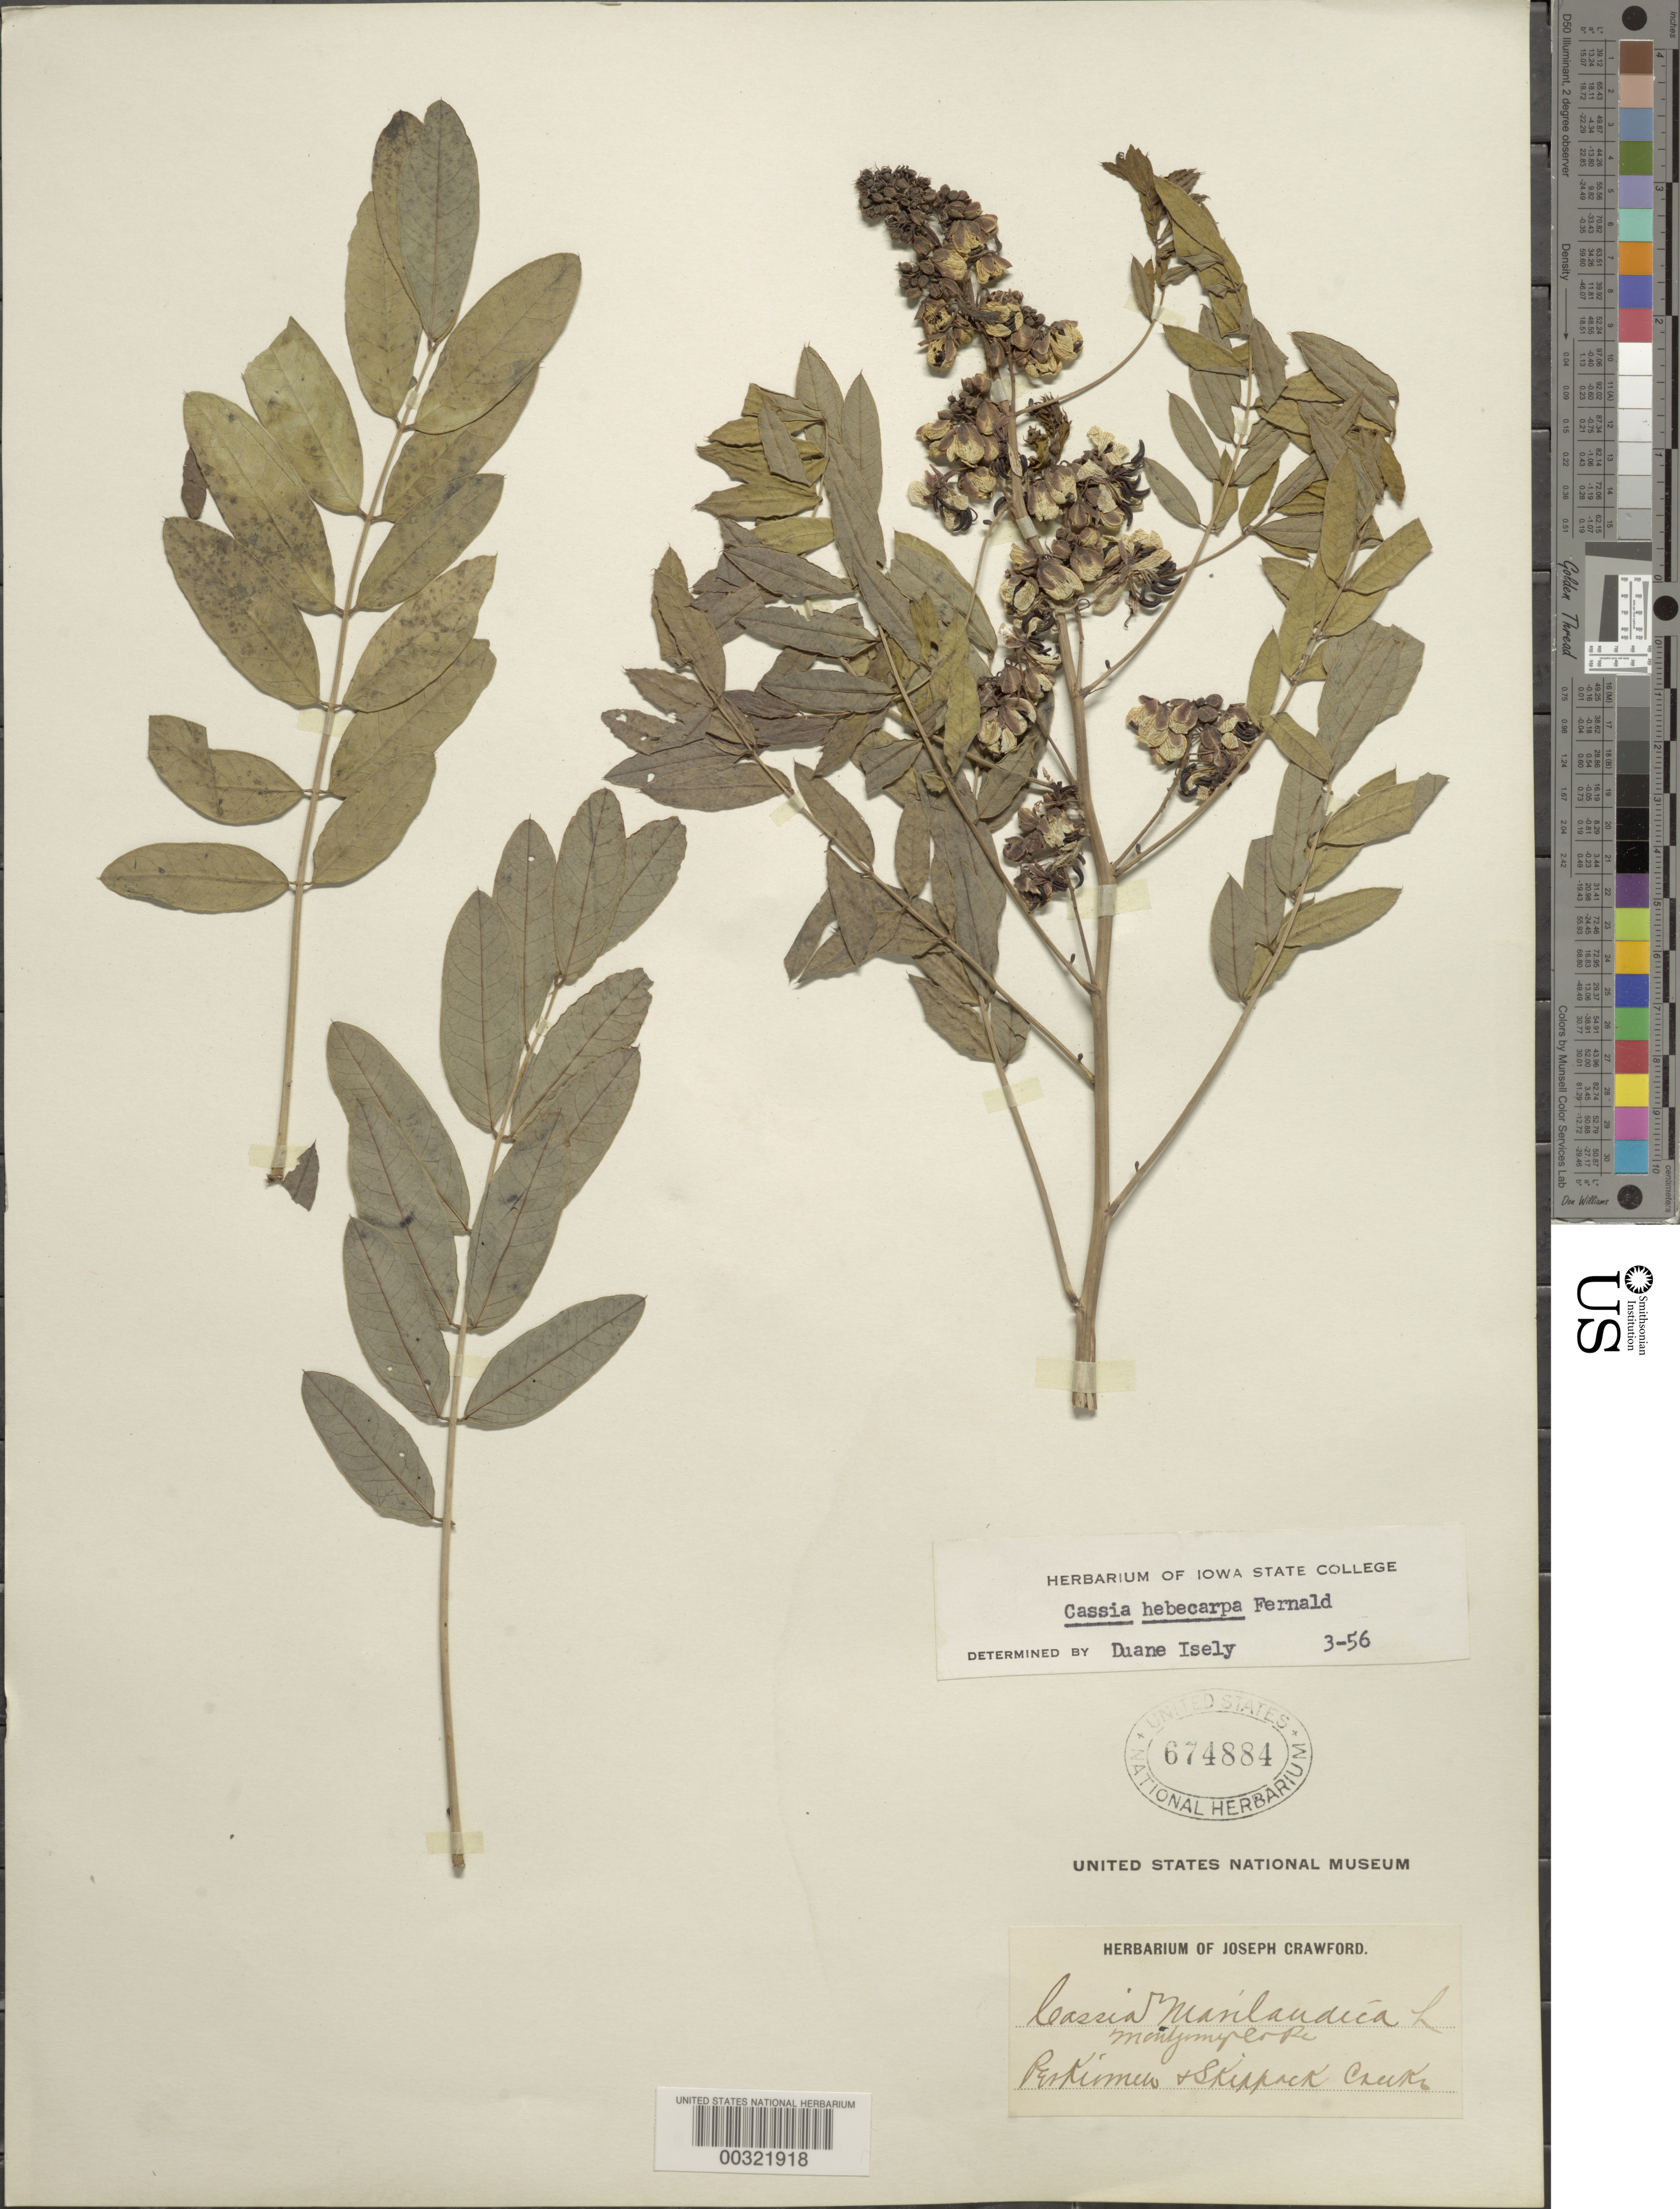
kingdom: Plantae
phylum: Tracheophyta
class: Magnoliopsida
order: Fabales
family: Fabaceae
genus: Senna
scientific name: Senna hebecarpa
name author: (Fernald) H.S. Irwin & Barneby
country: United States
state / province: Maryland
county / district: Montgomery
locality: Perkimer and skippack creek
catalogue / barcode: US 674884